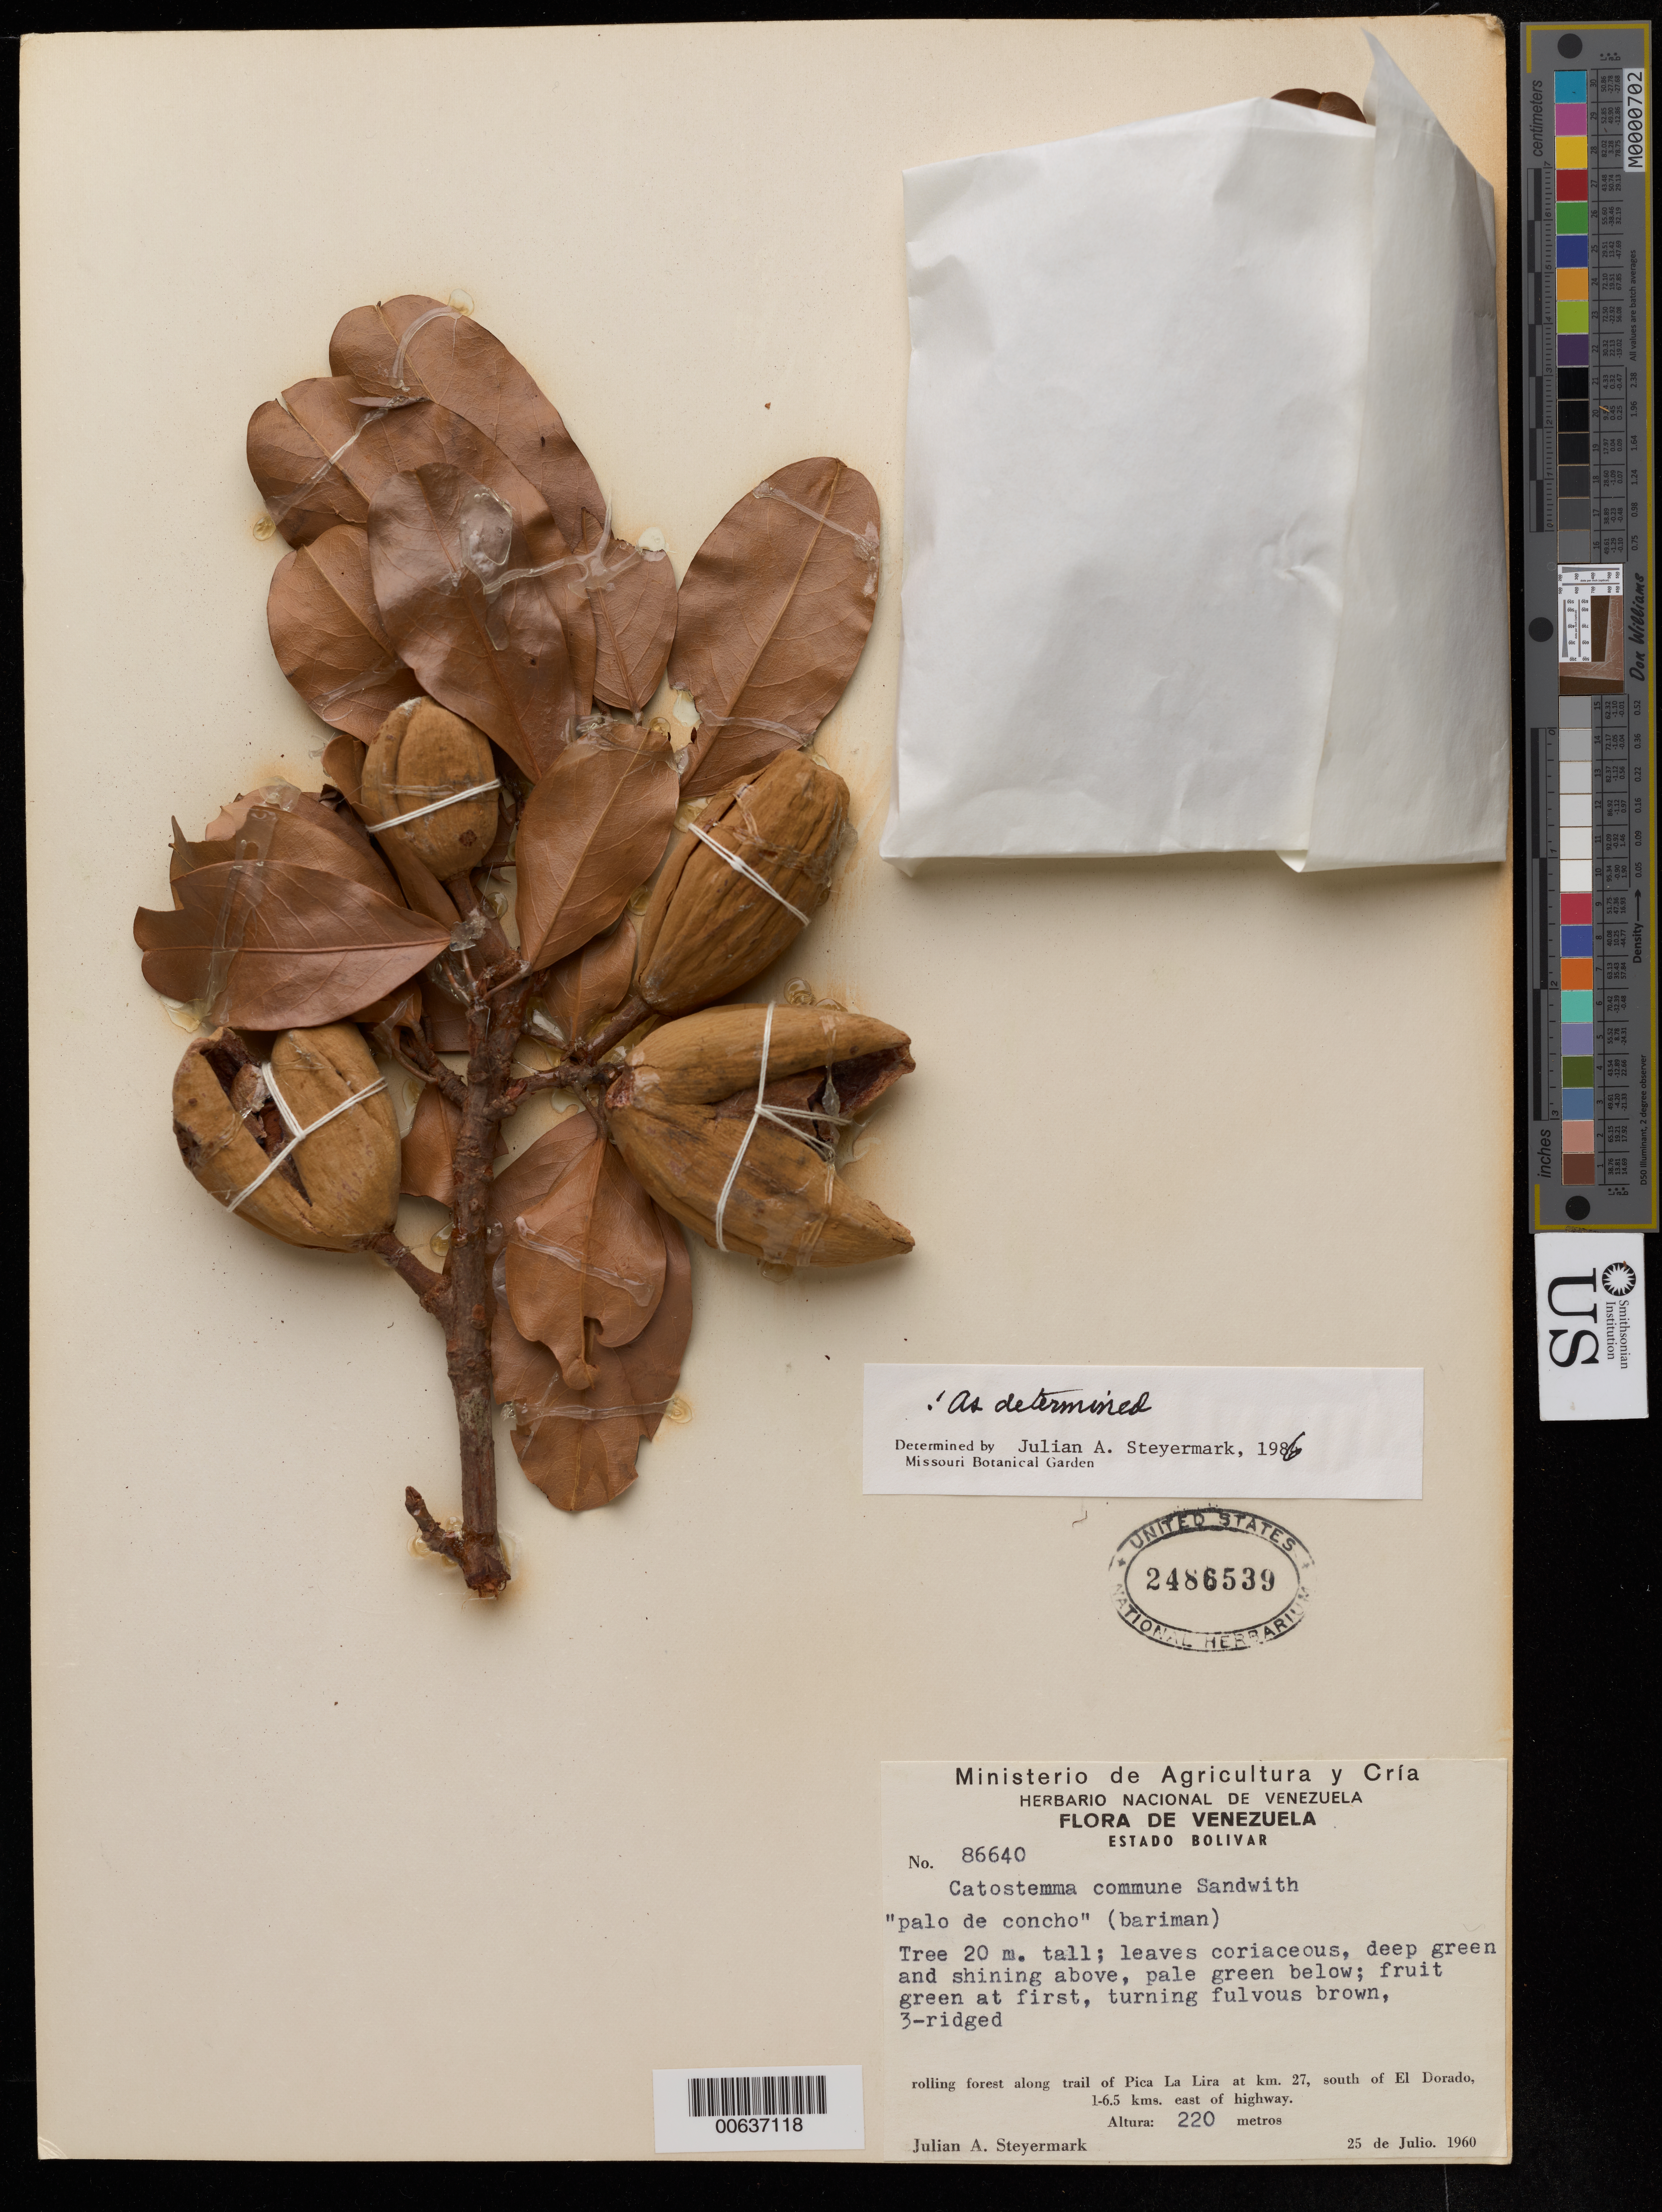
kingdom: Plantae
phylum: Tracheophyta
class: Magnoliopsida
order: Malvales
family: Malvaceae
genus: Catostemma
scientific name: Catostemma commune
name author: Sandwith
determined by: Steyermark, Julian A., (VEN)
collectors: J. Steyermark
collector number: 86640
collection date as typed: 25-Jul-60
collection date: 1960-07-25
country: Venezuela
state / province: Bolívar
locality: Pica La Lira at km 27, south of El Dorado, 1-6.5 km, E of highway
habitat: Rolling forest along trail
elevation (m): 220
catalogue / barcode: US 2486539